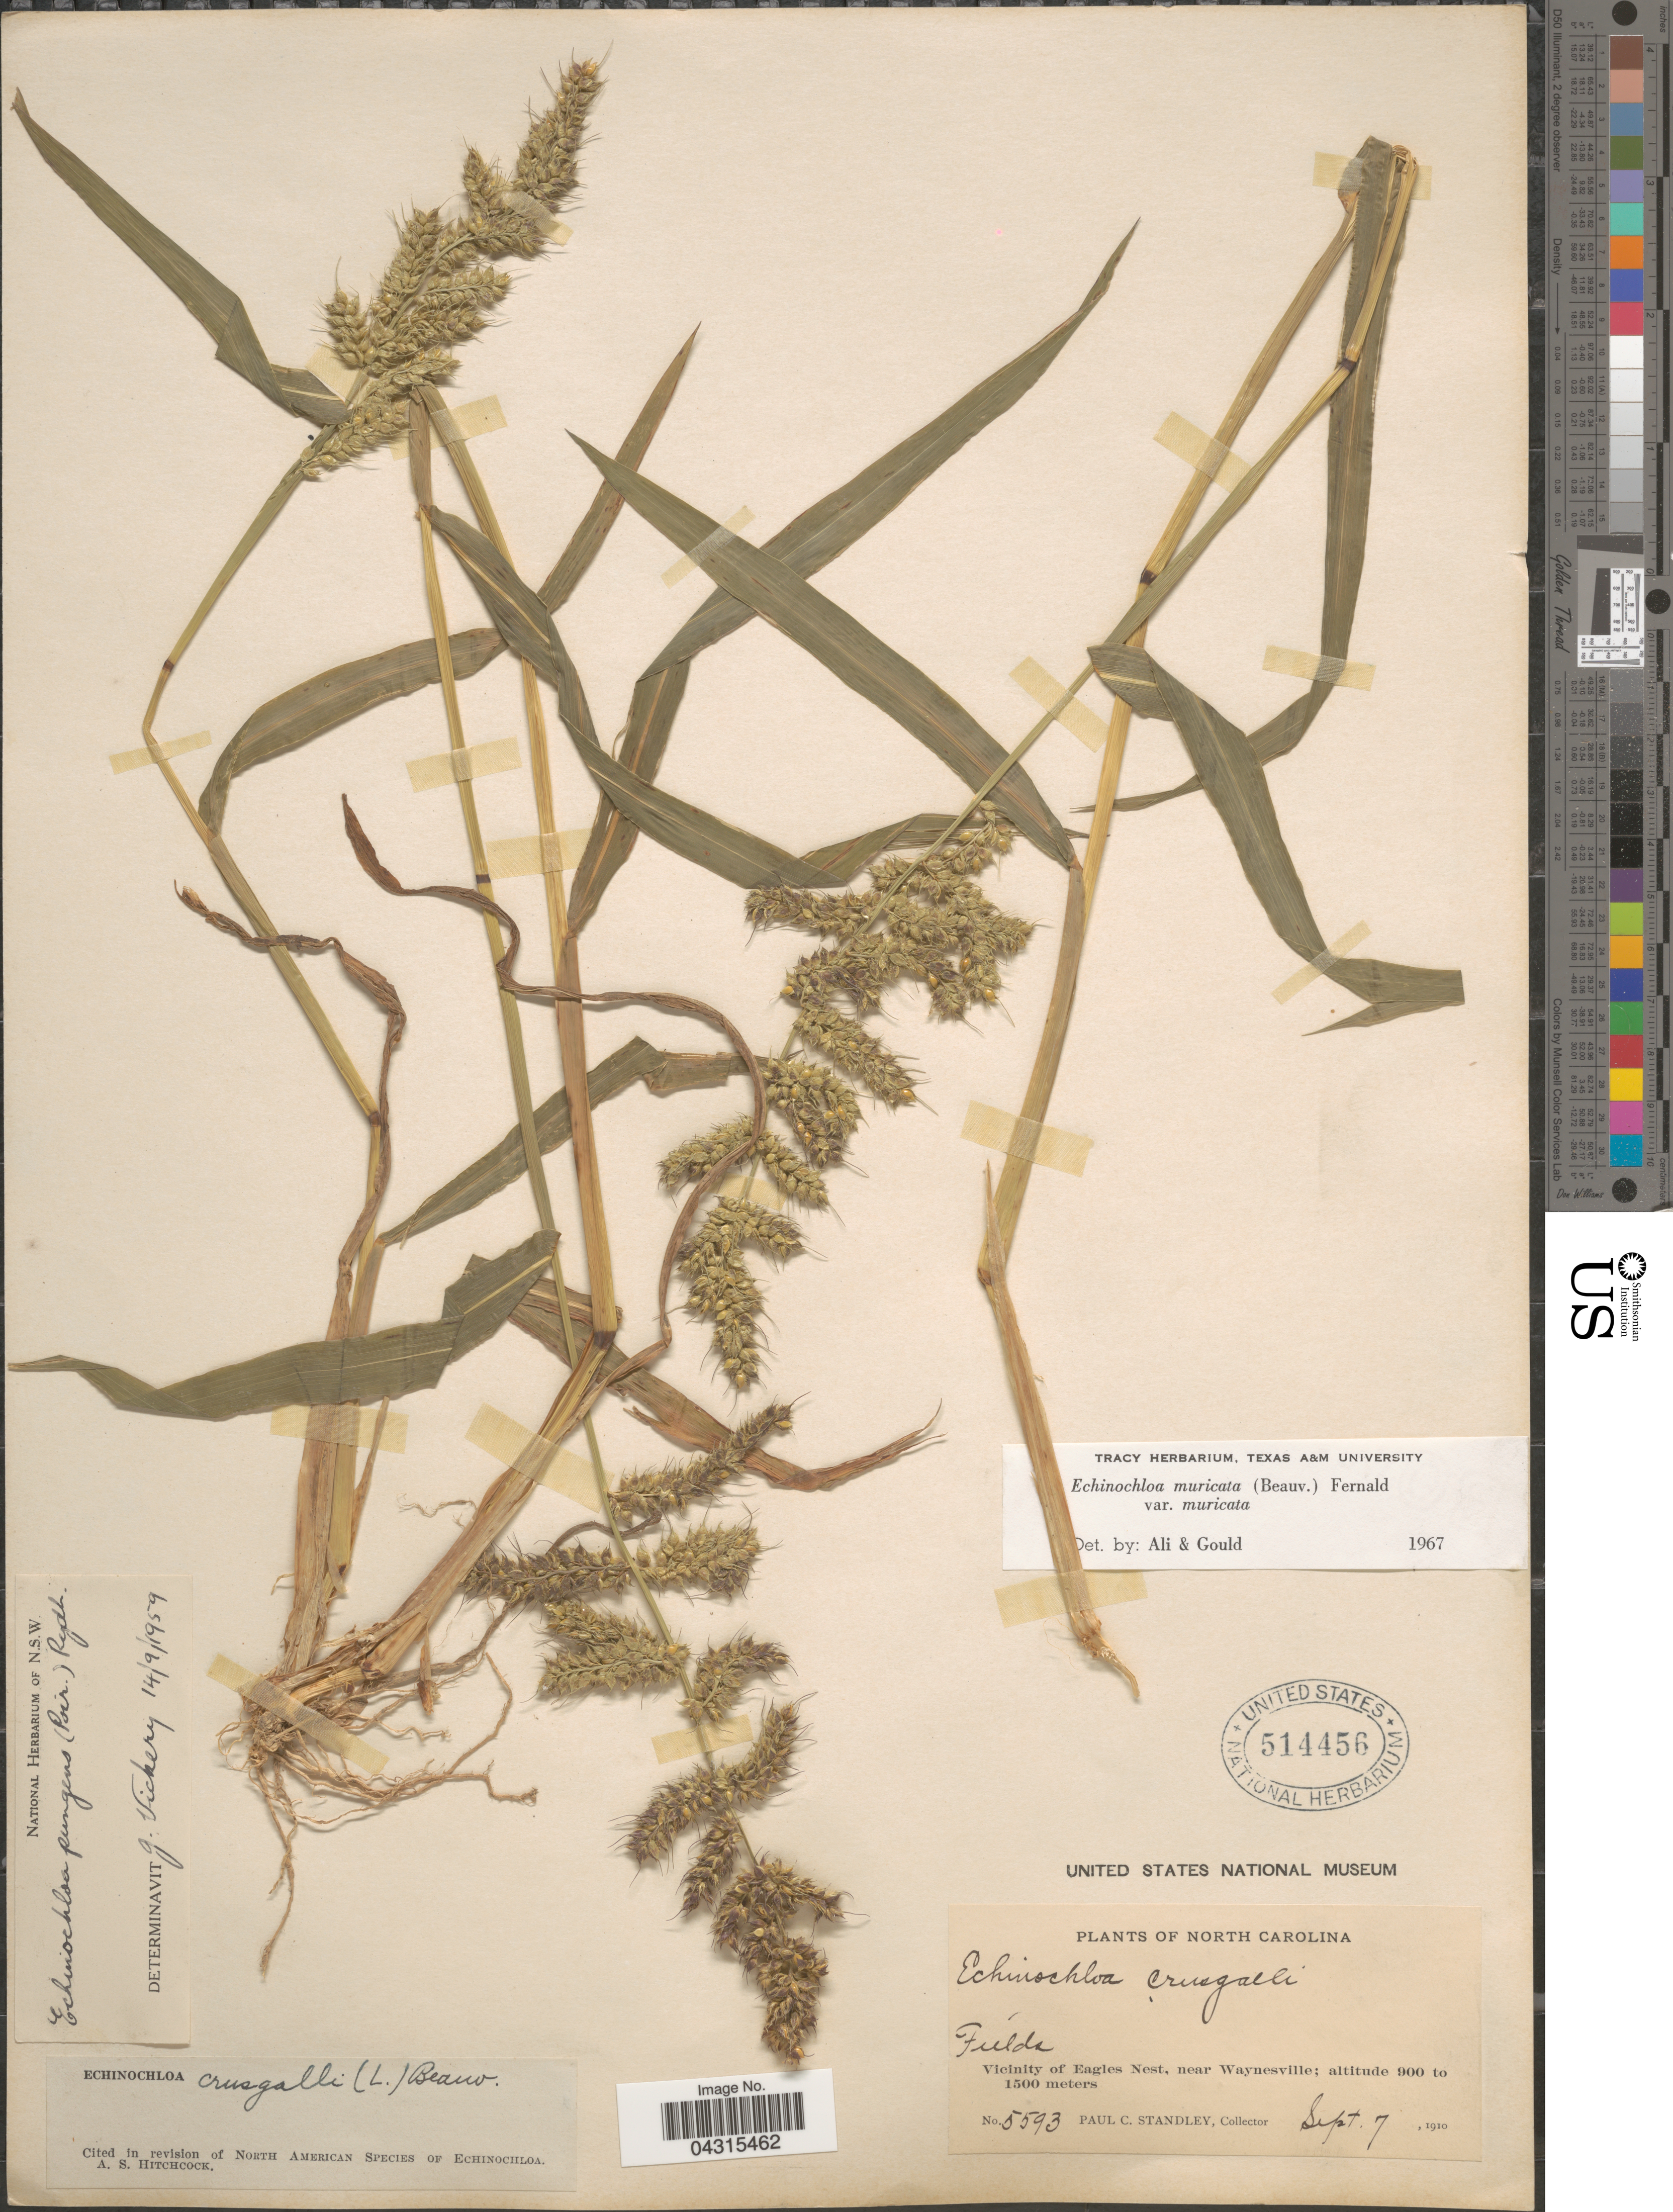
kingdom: Plantae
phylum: Tracheophyta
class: Liliopsida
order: Poales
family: Poaceae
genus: Echinochloa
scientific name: Echinochloa muricata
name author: (P. Beauv.) Fernald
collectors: P. C. Standley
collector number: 5593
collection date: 1910-09-07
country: United States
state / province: North Carolina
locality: Vicinity of Eagles Nest, near Waynesville.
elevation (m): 900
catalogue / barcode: US 514456